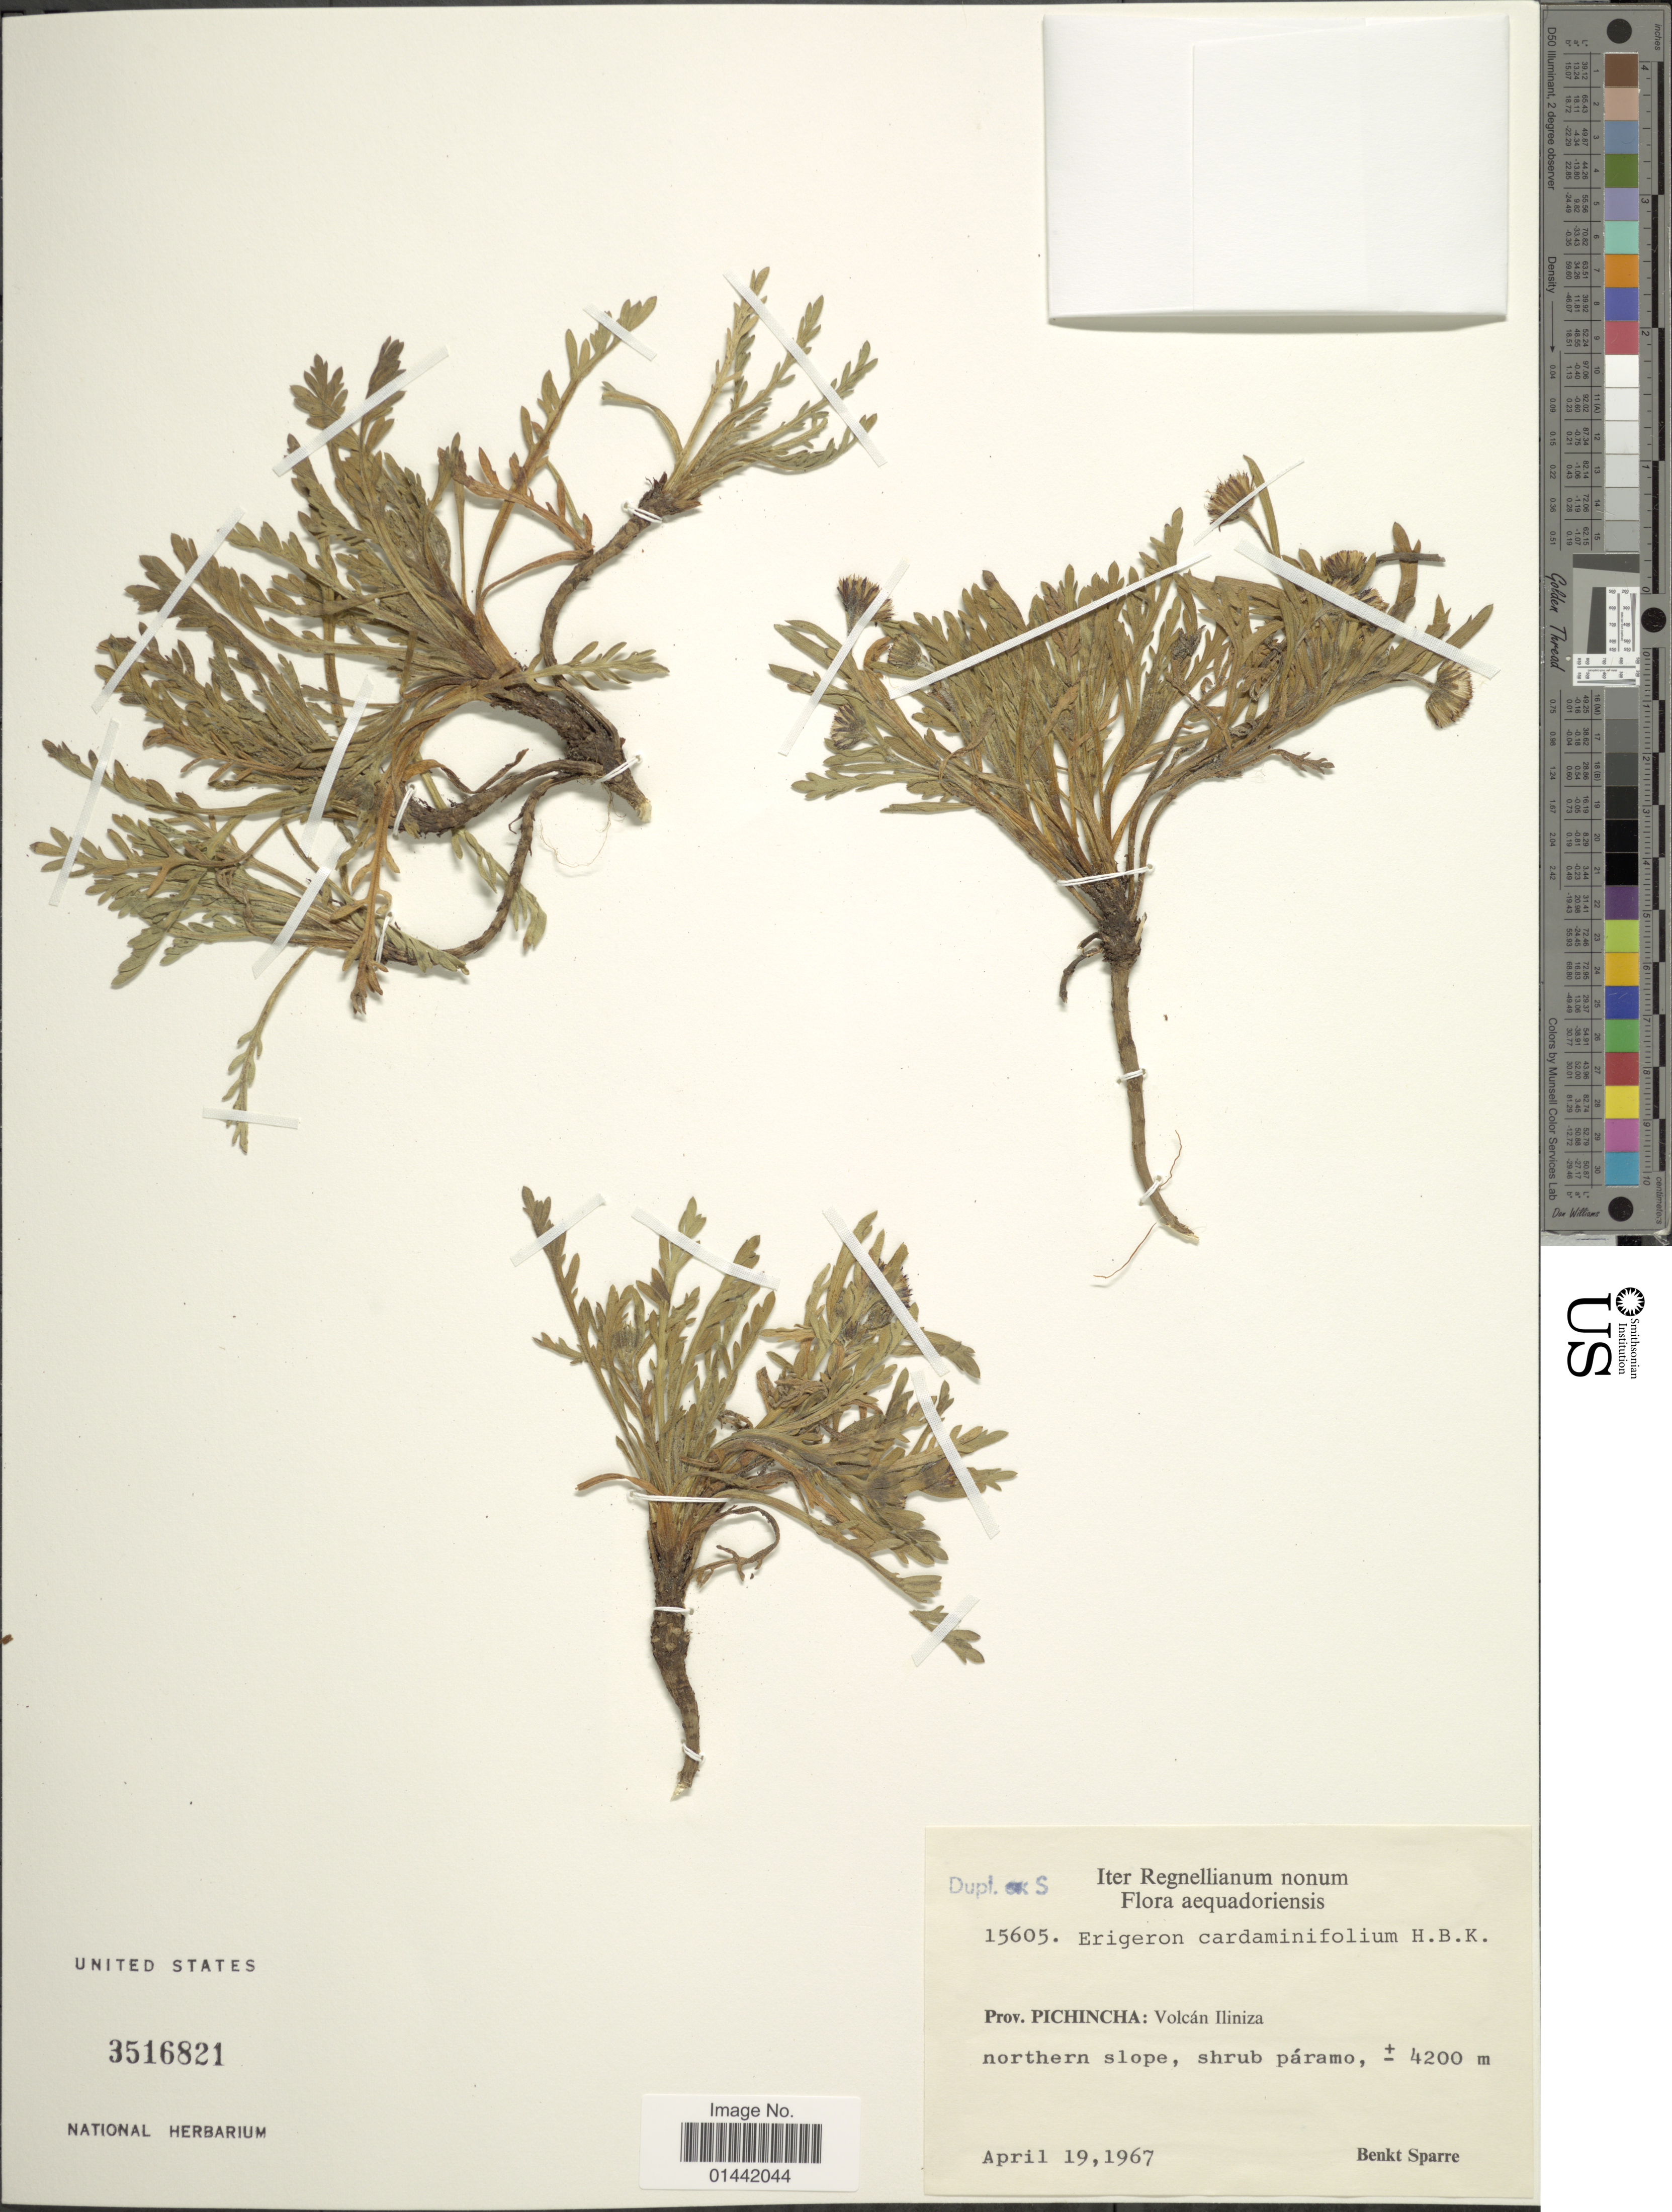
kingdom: Plantae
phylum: Tracheophyta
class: Magnoliopsida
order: Asterales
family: Asteraceae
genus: Erigeron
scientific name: Erigeron cardaminifolius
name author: (Kunth) Wedd.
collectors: B. Sparre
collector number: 15605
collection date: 1967-04-19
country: Ecuador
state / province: Pichincha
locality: Volcán Iliniza, northern slope, shrub páramo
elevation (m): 4200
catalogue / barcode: US 3516821